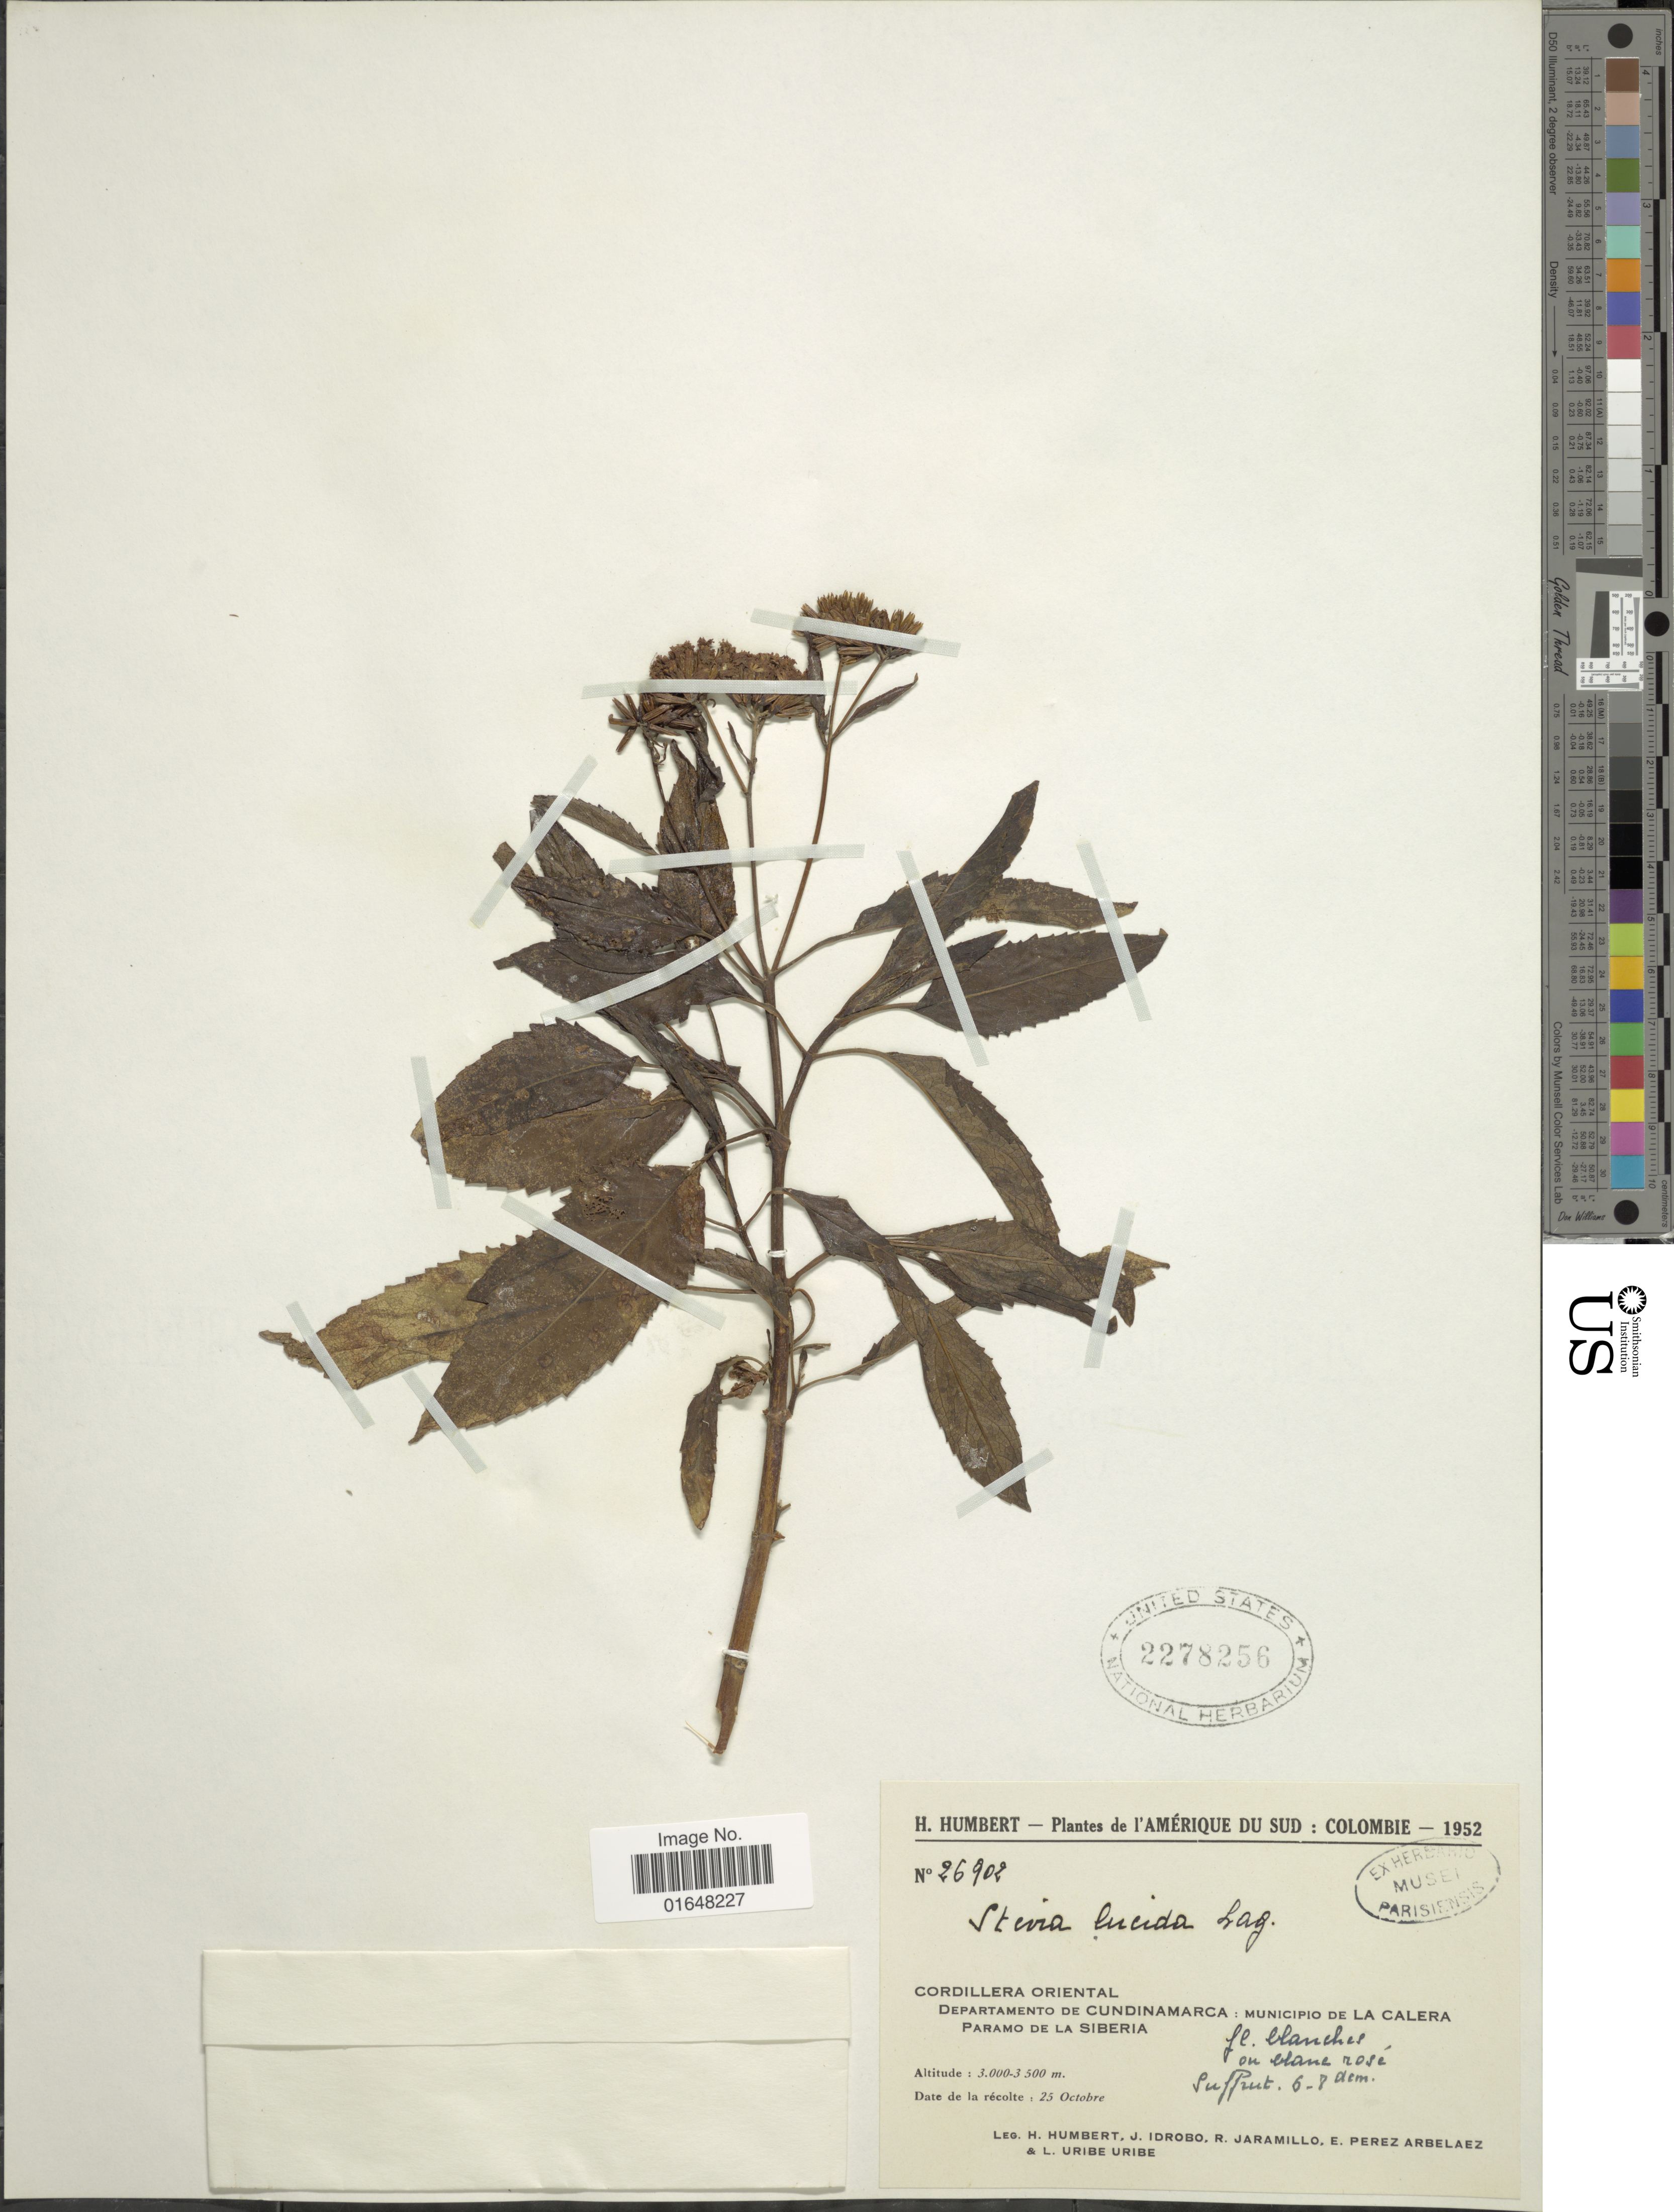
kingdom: Plantae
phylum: Tracheophyta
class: Magnoliopsida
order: Asterales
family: Asteraceae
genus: Stevia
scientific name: Stevia lucida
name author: Lag.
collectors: H. Humbert, J. M. Idrobo, R. Jaramillo M., E. Pérez Arbeláez & L. Uribe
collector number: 26902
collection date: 1952-10-25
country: Colombia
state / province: Cundinamarca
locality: L'Amerique du Sud, Cordillera Oriental, Municipio de La Calera, Paramo de la Siberia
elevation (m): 3000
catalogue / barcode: US 2278256